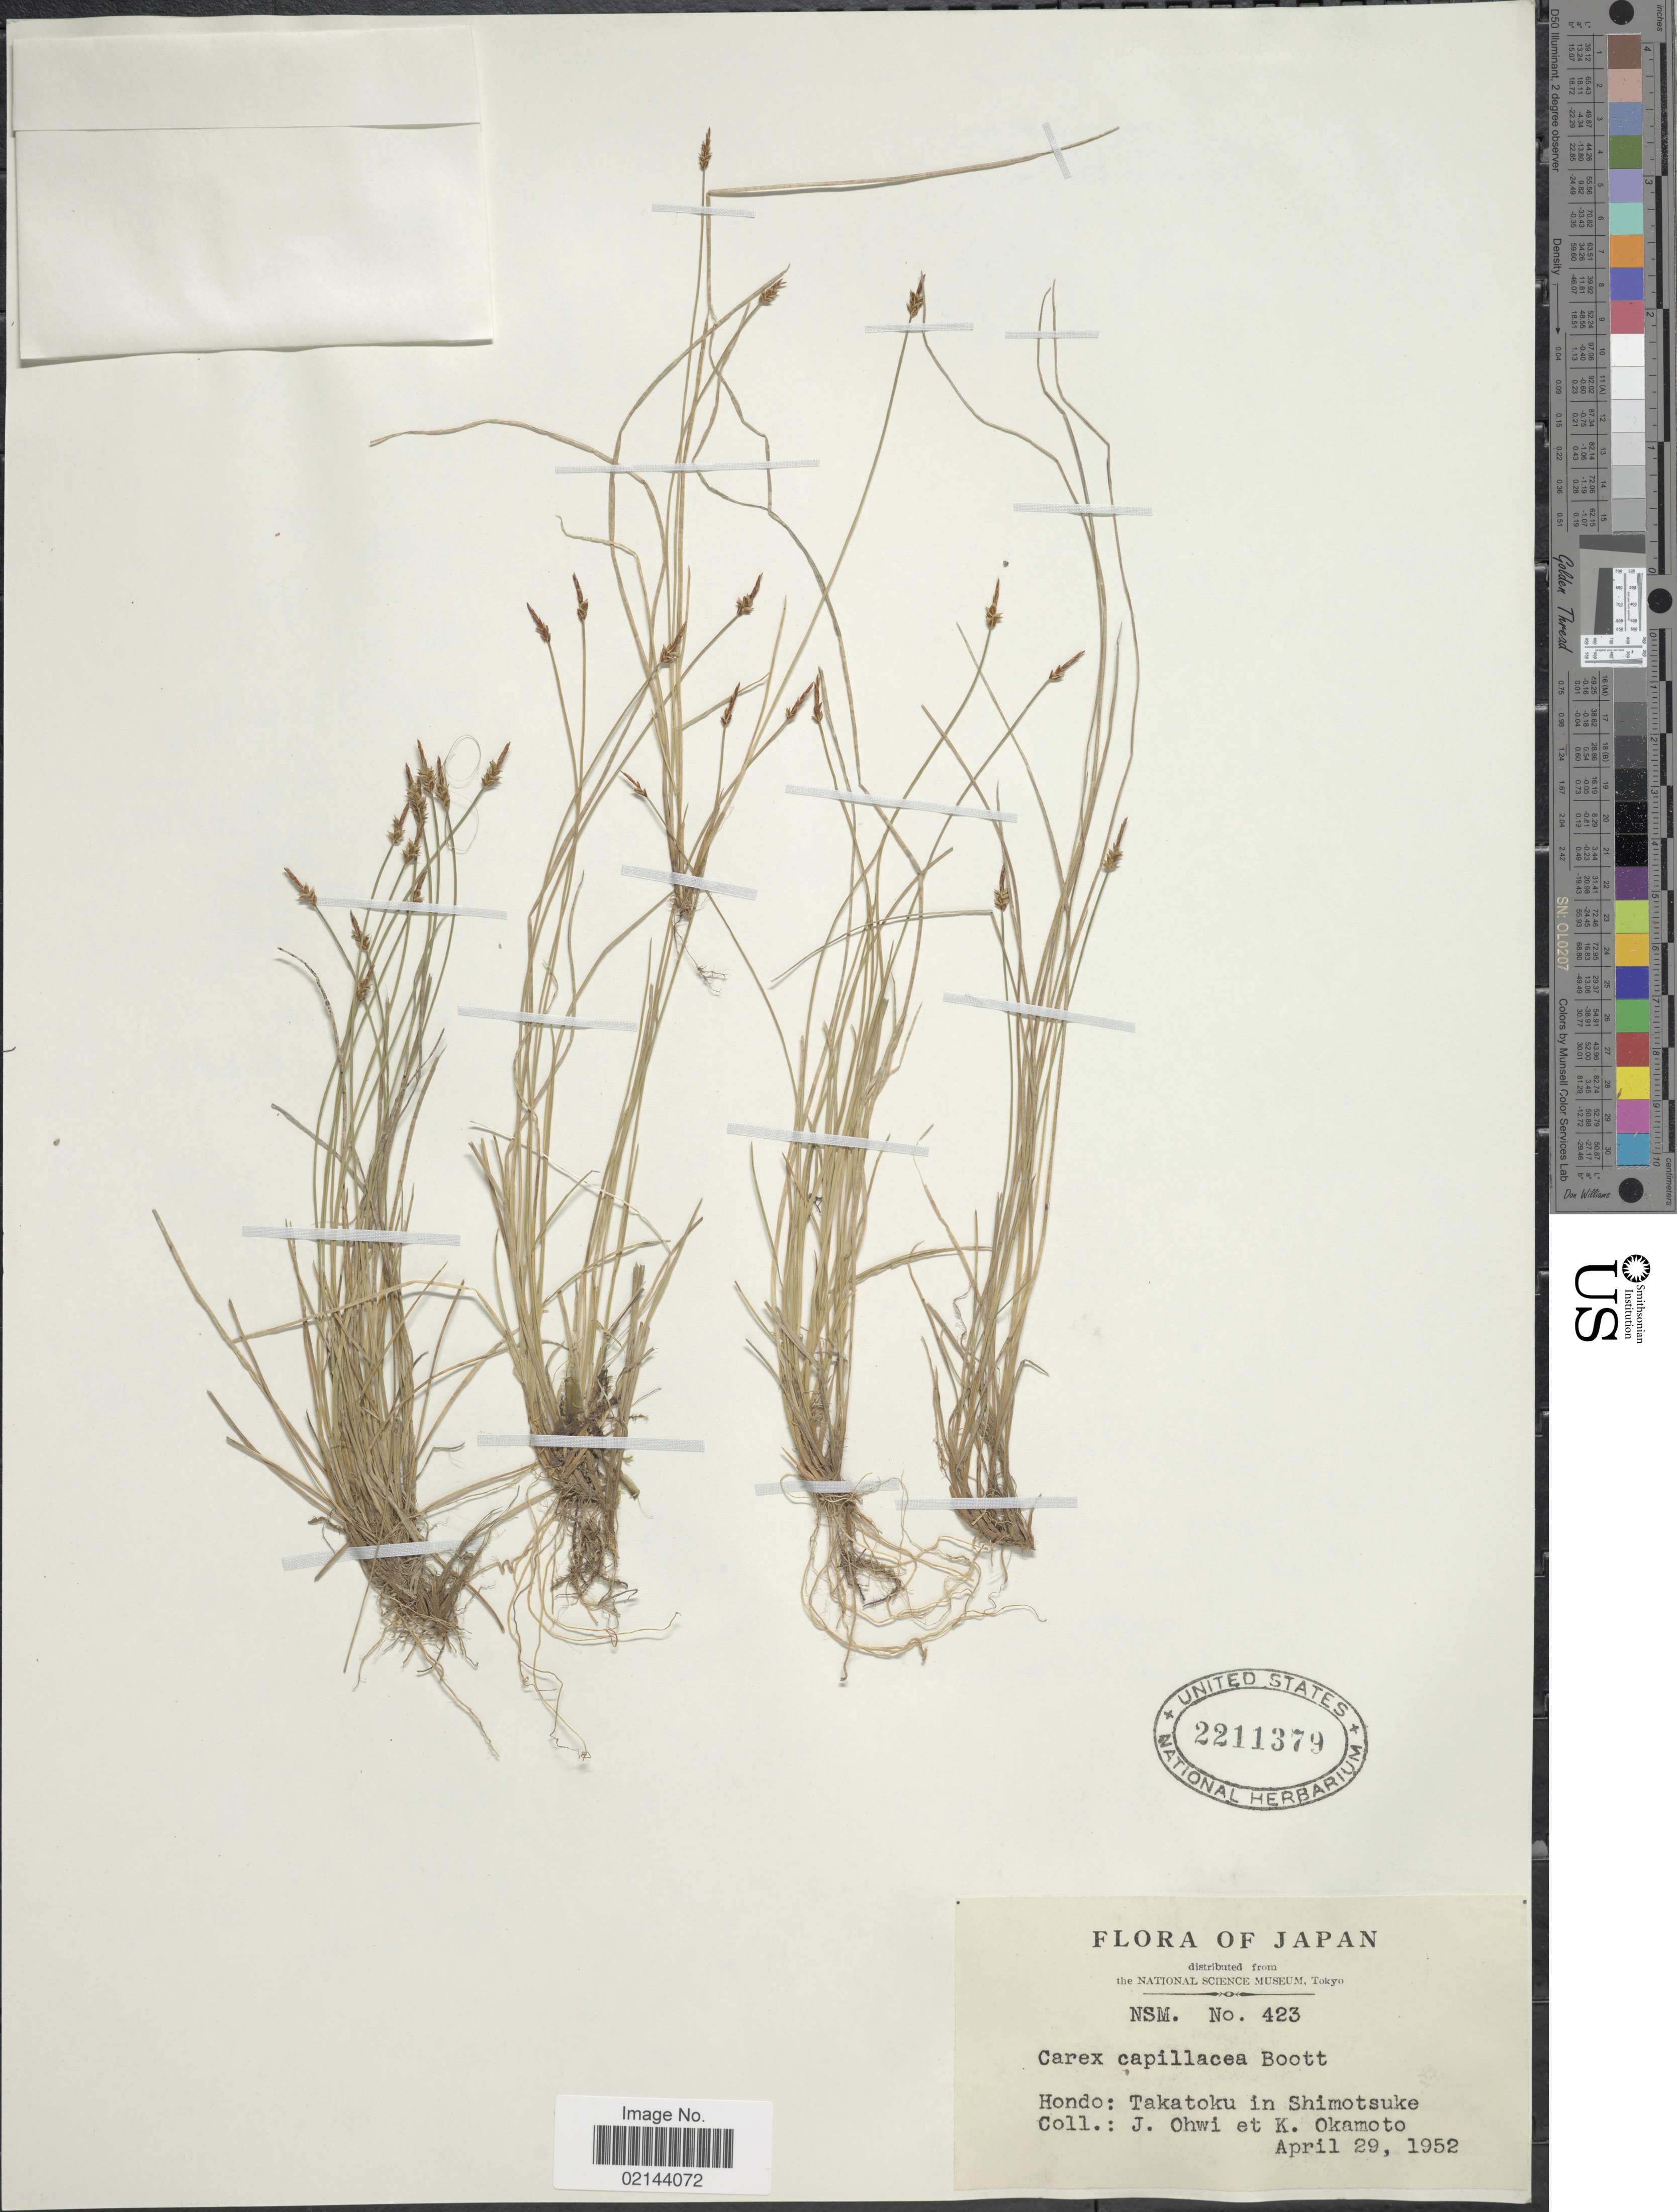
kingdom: Plantae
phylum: Tracheophyta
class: Liliopsida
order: Poales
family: Cyperaceae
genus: Carex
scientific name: Carex capillacea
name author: Boott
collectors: J. Ohwi & K. Okamoto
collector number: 423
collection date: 1952-04-29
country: Japan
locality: Hondo: Takatoku in Shimotsuke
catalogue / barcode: US 2211379